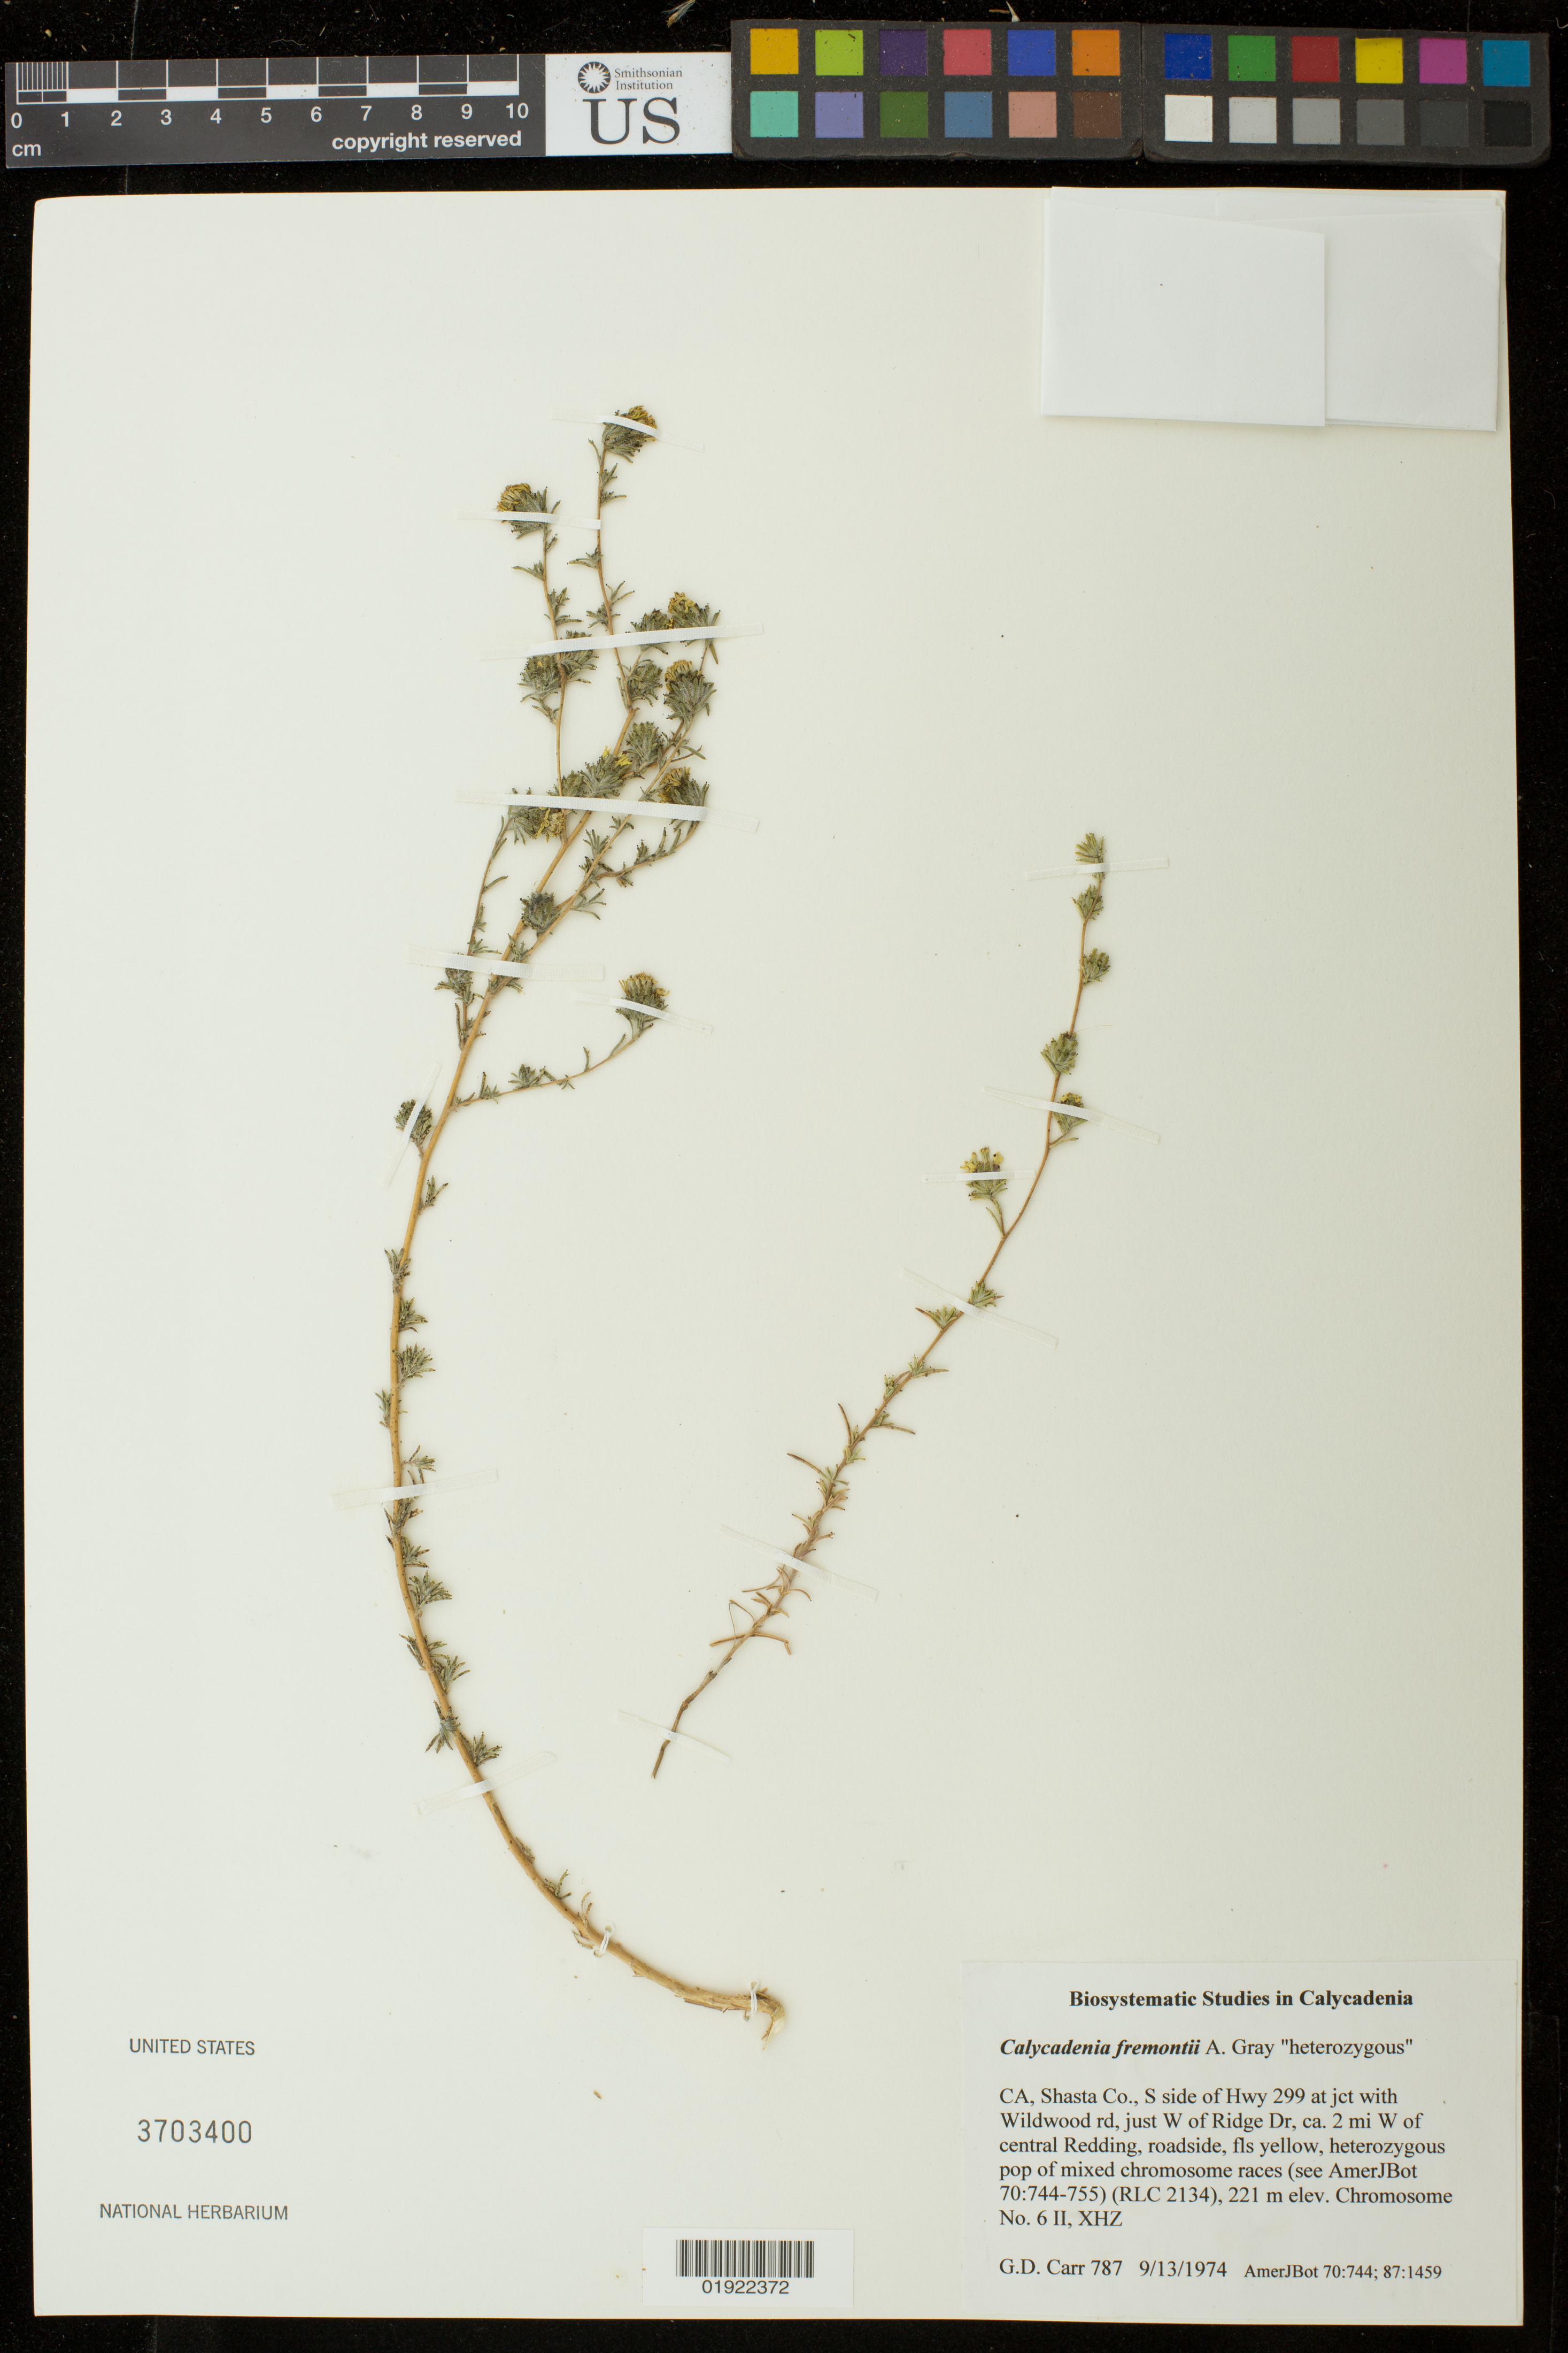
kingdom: Plantae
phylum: Tracheophyta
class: Magnoliopsida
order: Asterales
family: Asteraceae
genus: Calycadenia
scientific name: Calycadenia fremontii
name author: A. Gray in Emory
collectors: G. Carr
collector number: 787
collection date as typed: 9/13/1974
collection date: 1974-09-13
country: United States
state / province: California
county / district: Shasta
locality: S side of Hwy 299 at jct with Wildwood rd, just W of Ridge Dr, ca. 2 mi W of central Redding, roadside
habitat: roadside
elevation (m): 221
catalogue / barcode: US 3703400